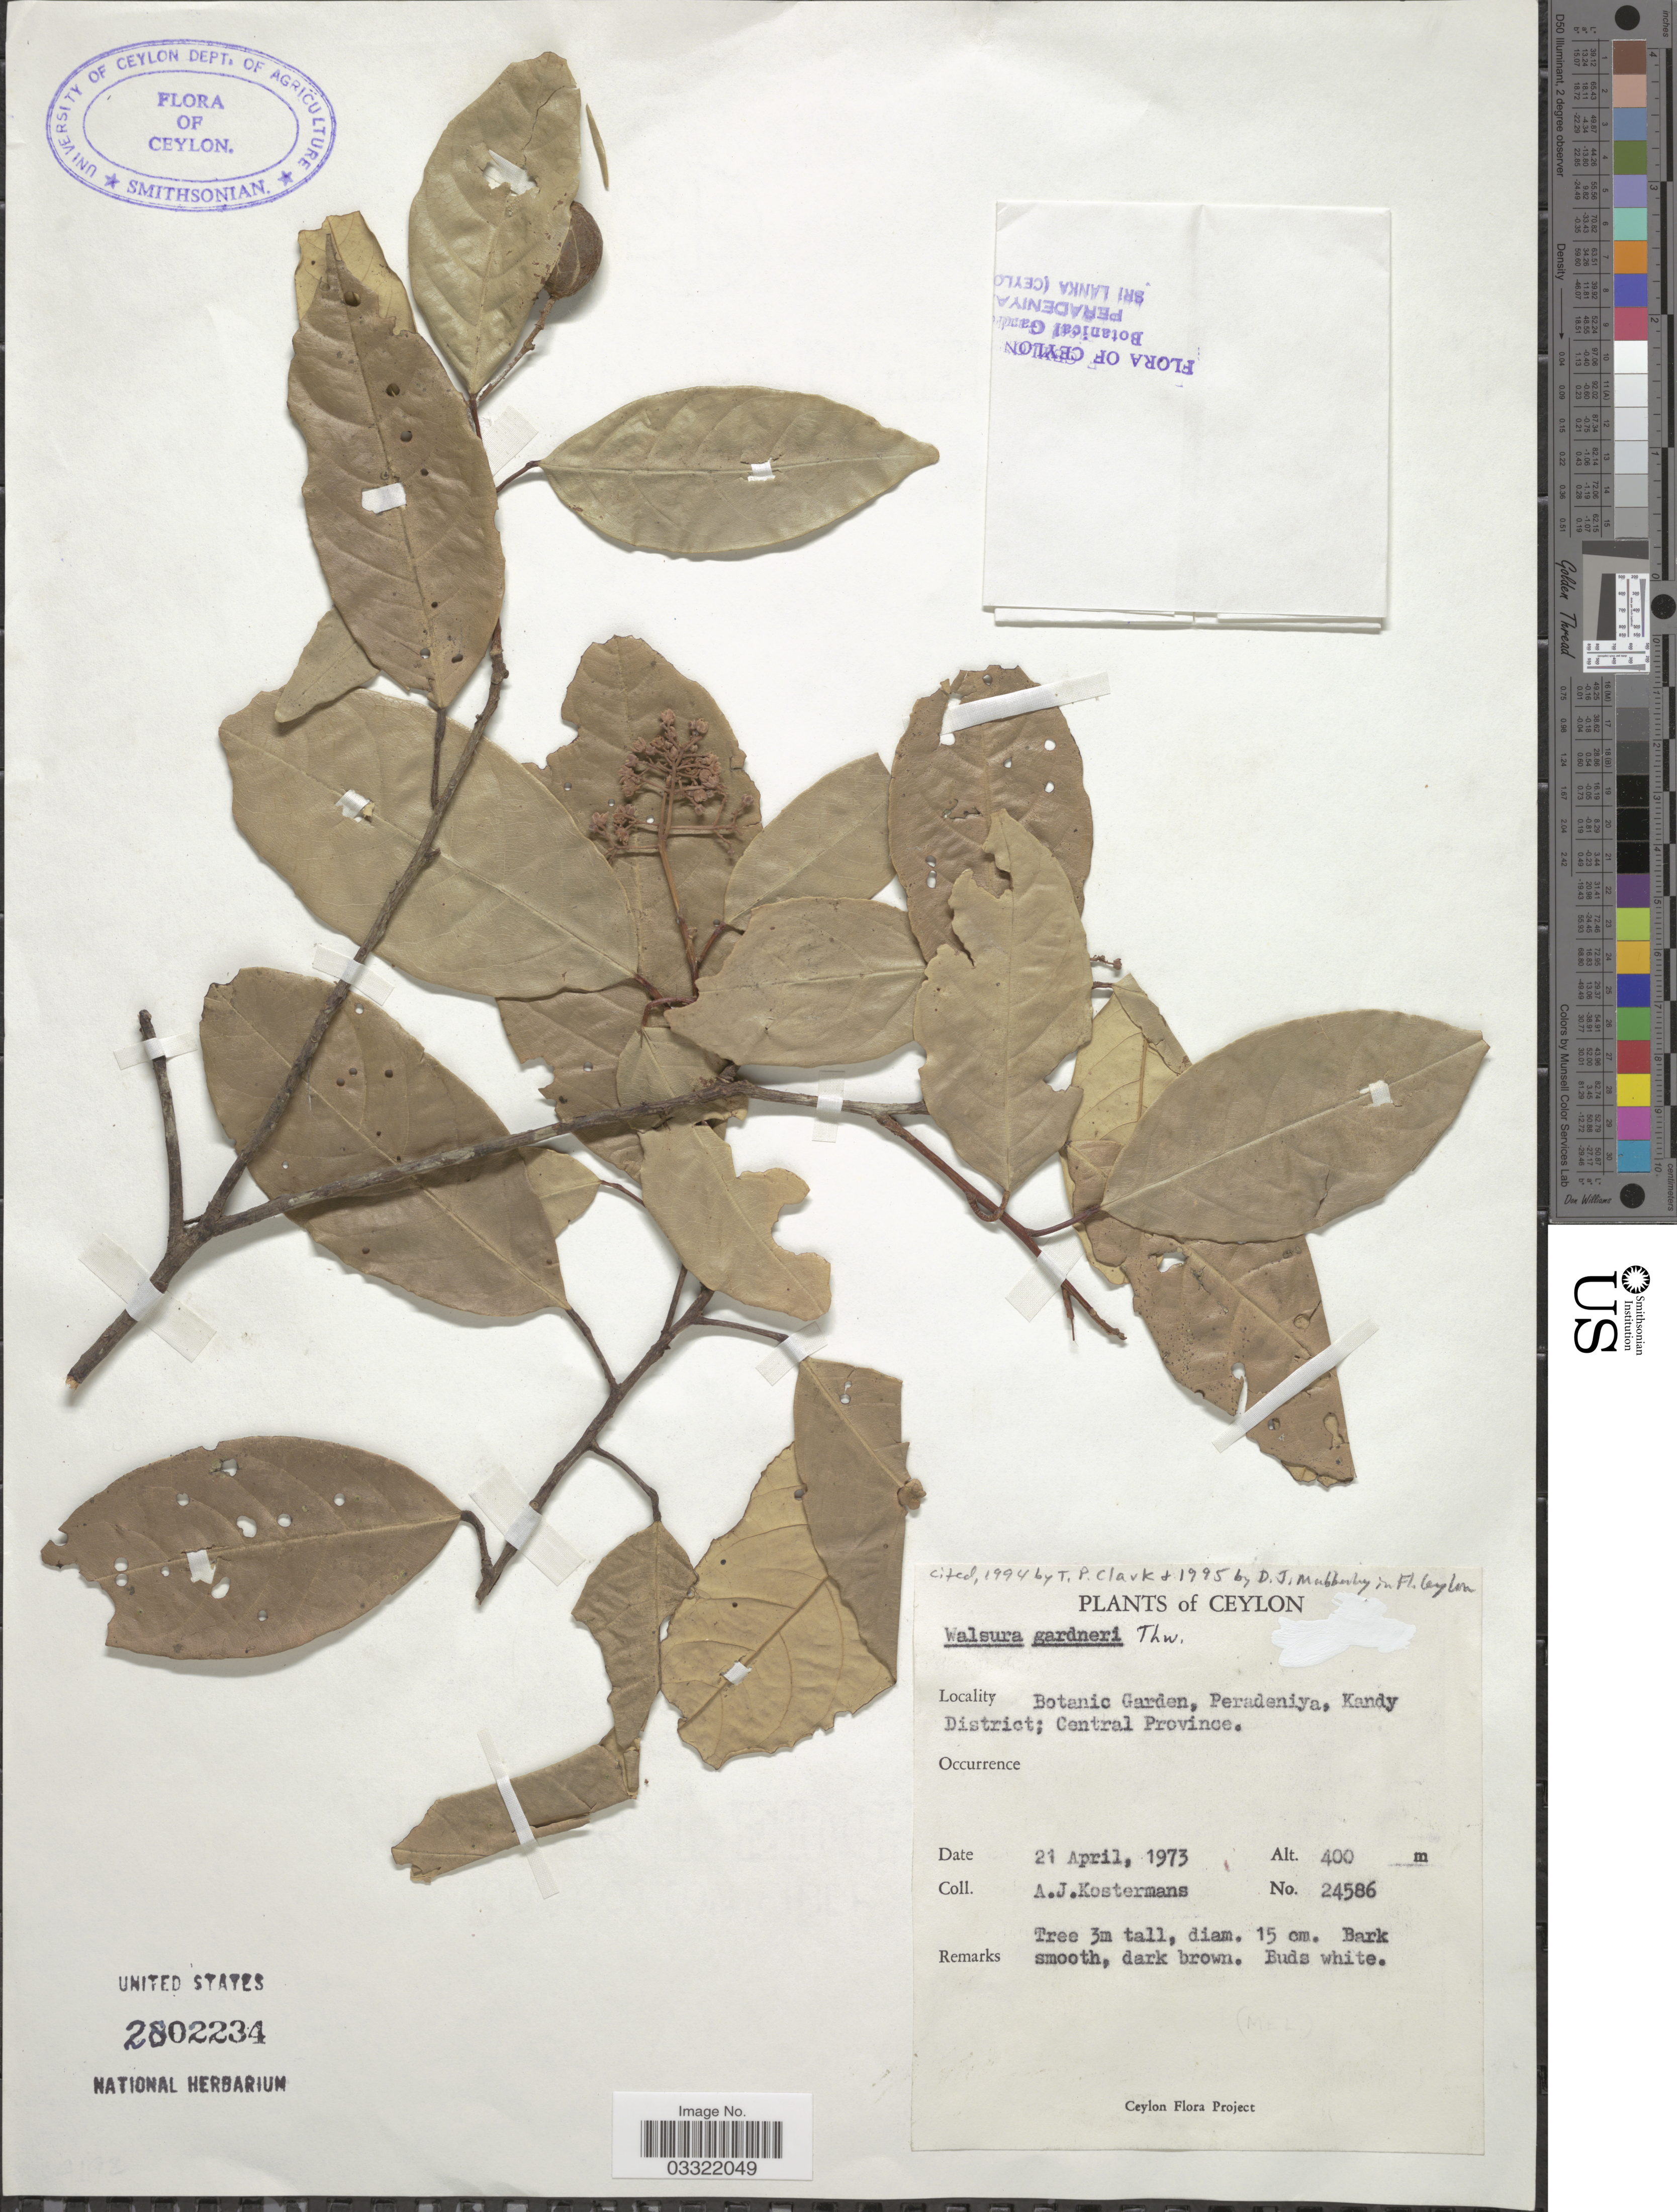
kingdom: Plantae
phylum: Tracheophyta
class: Magnoliopsida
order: Sapindales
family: Meliaceae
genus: Walsura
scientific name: Walsura gardneri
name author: Thwaites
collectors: A. J. G. Kostermans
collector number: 24586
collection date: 1973-04-21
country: Sri Lanka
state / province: Central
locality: Ceylon, Botanic Garden, Peradeniya, Kandy District.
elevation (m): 400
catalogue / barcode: US 2802234